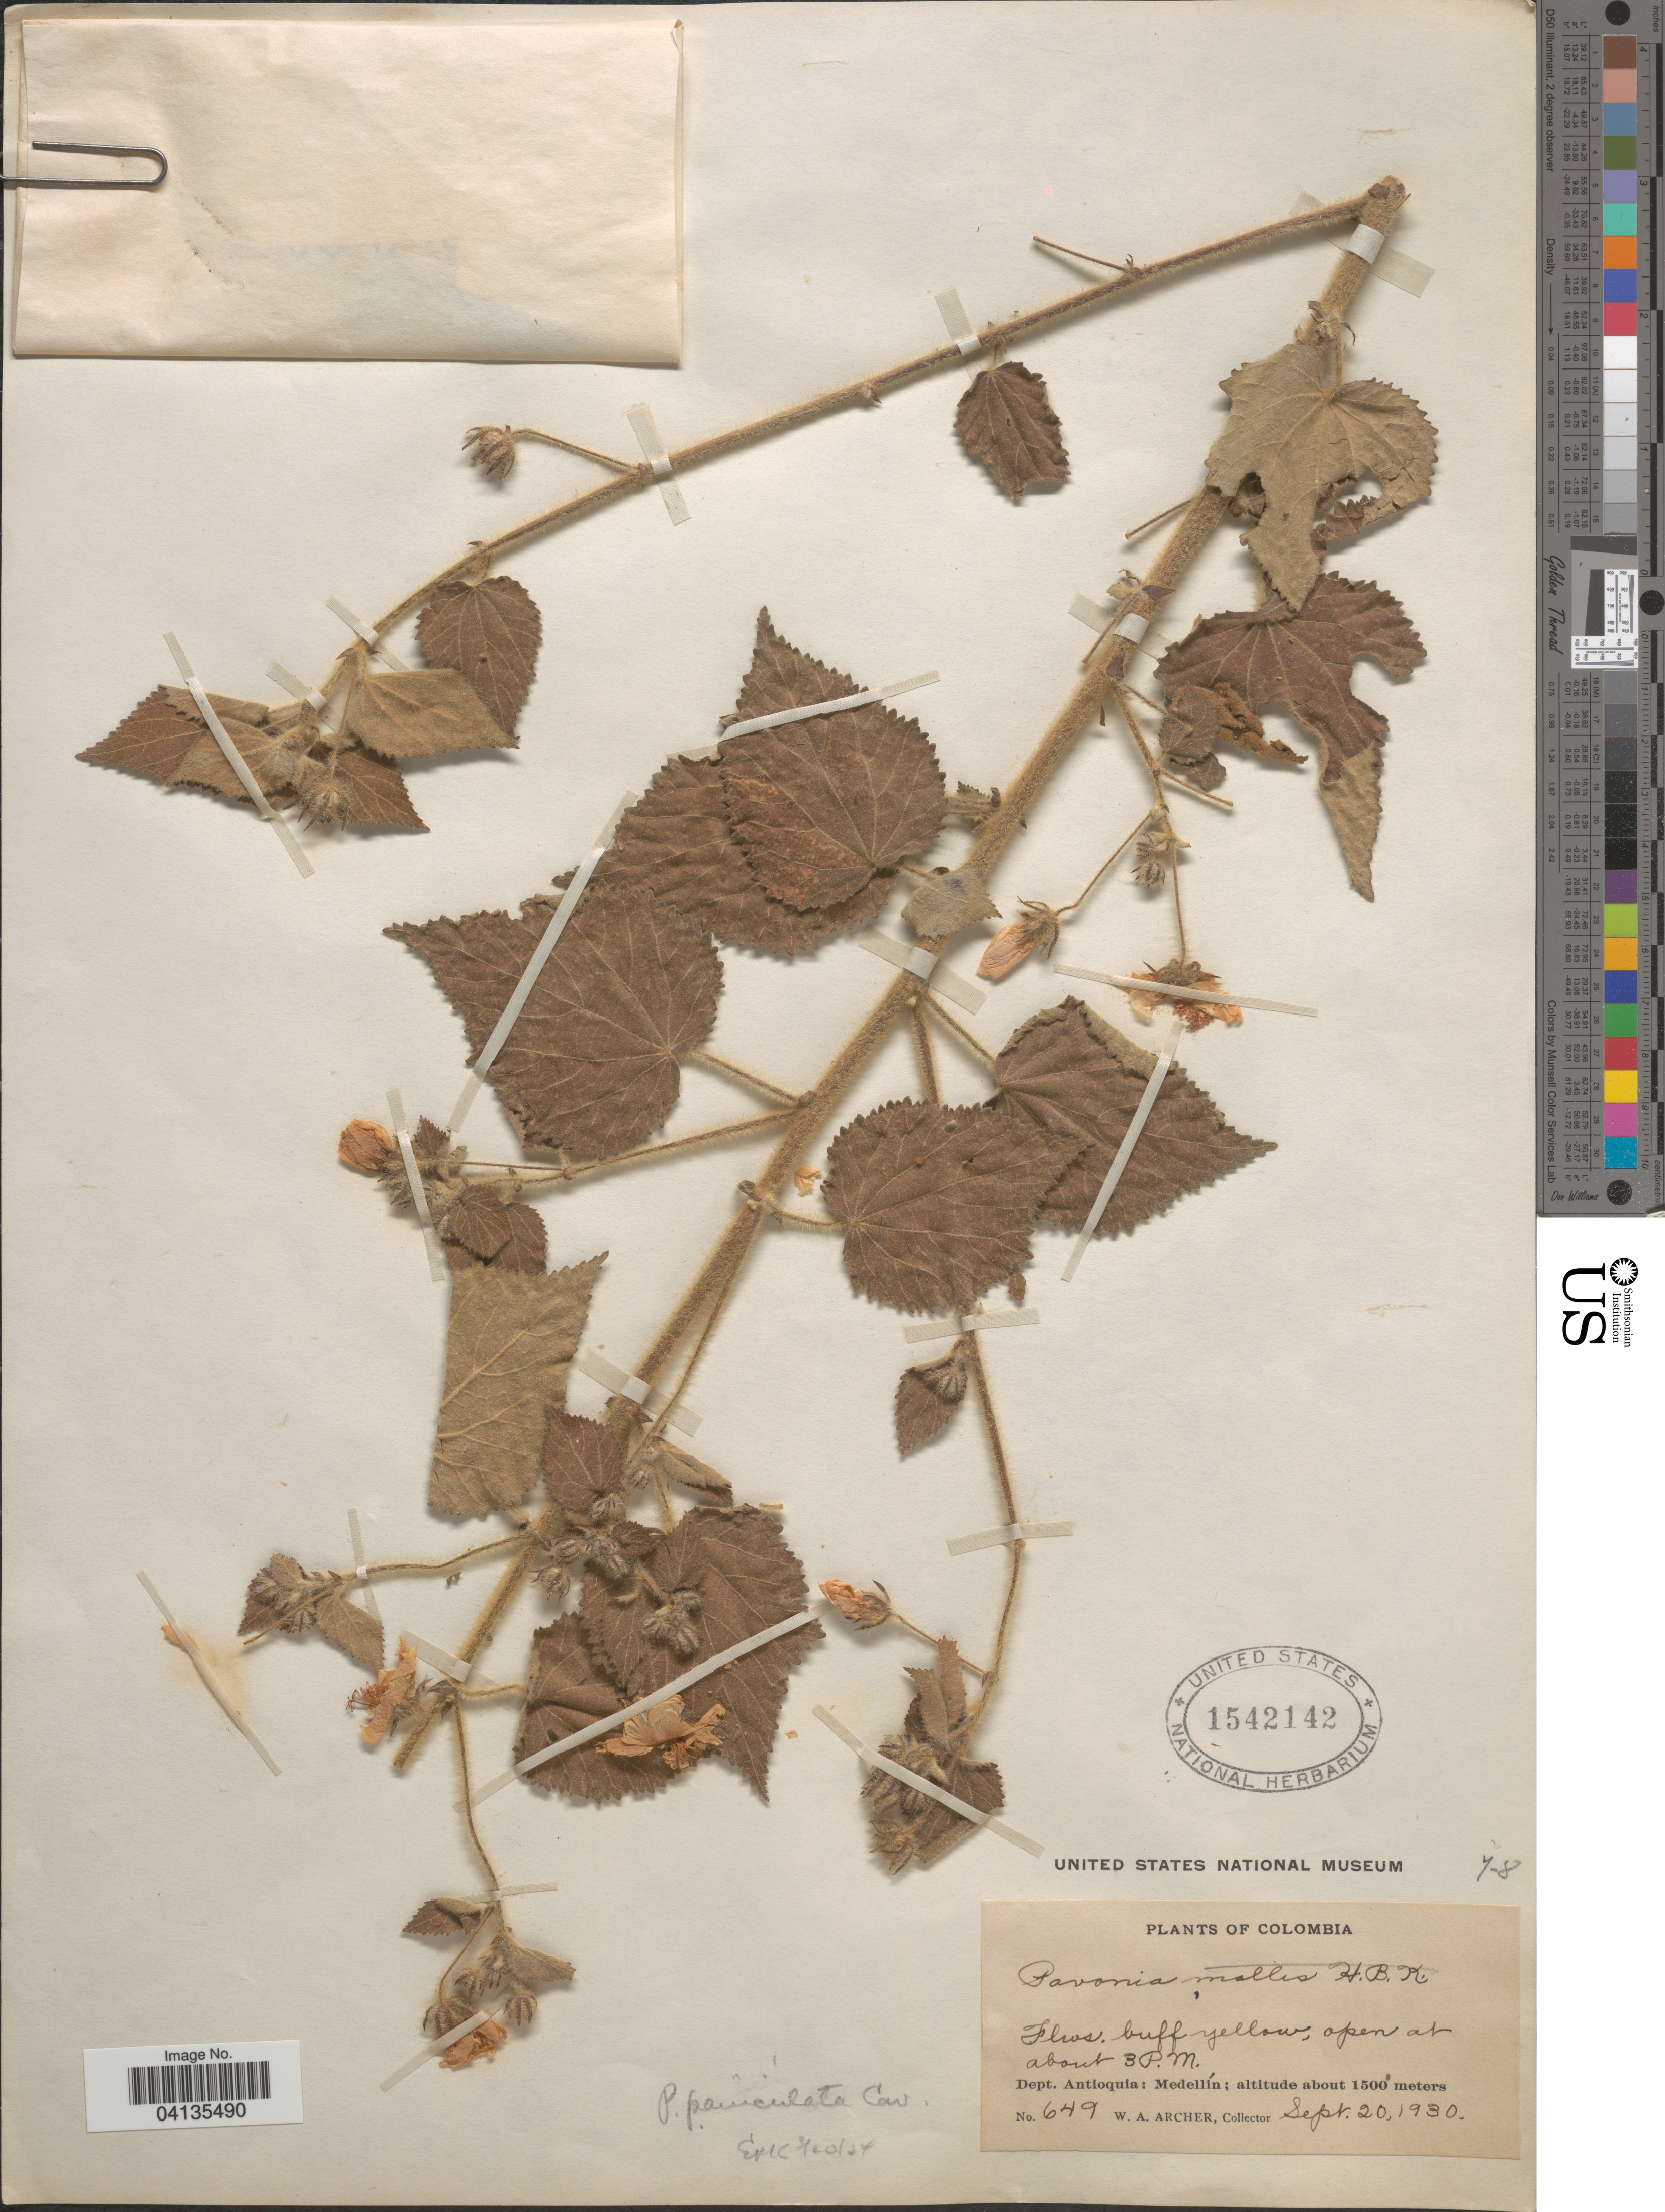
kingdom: Plantae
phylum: Tracheophyta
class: Magnoliopsida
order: Malvales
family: Malvaceae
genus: Pavonia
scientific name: Pavonia paniculata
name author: Cav.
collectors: W. Archer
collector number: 649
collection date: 1930-09-20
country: Colombia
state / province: Antioquia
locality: Dept. Antioquia: Medellín.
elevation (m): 1500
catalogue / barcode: US 1542142